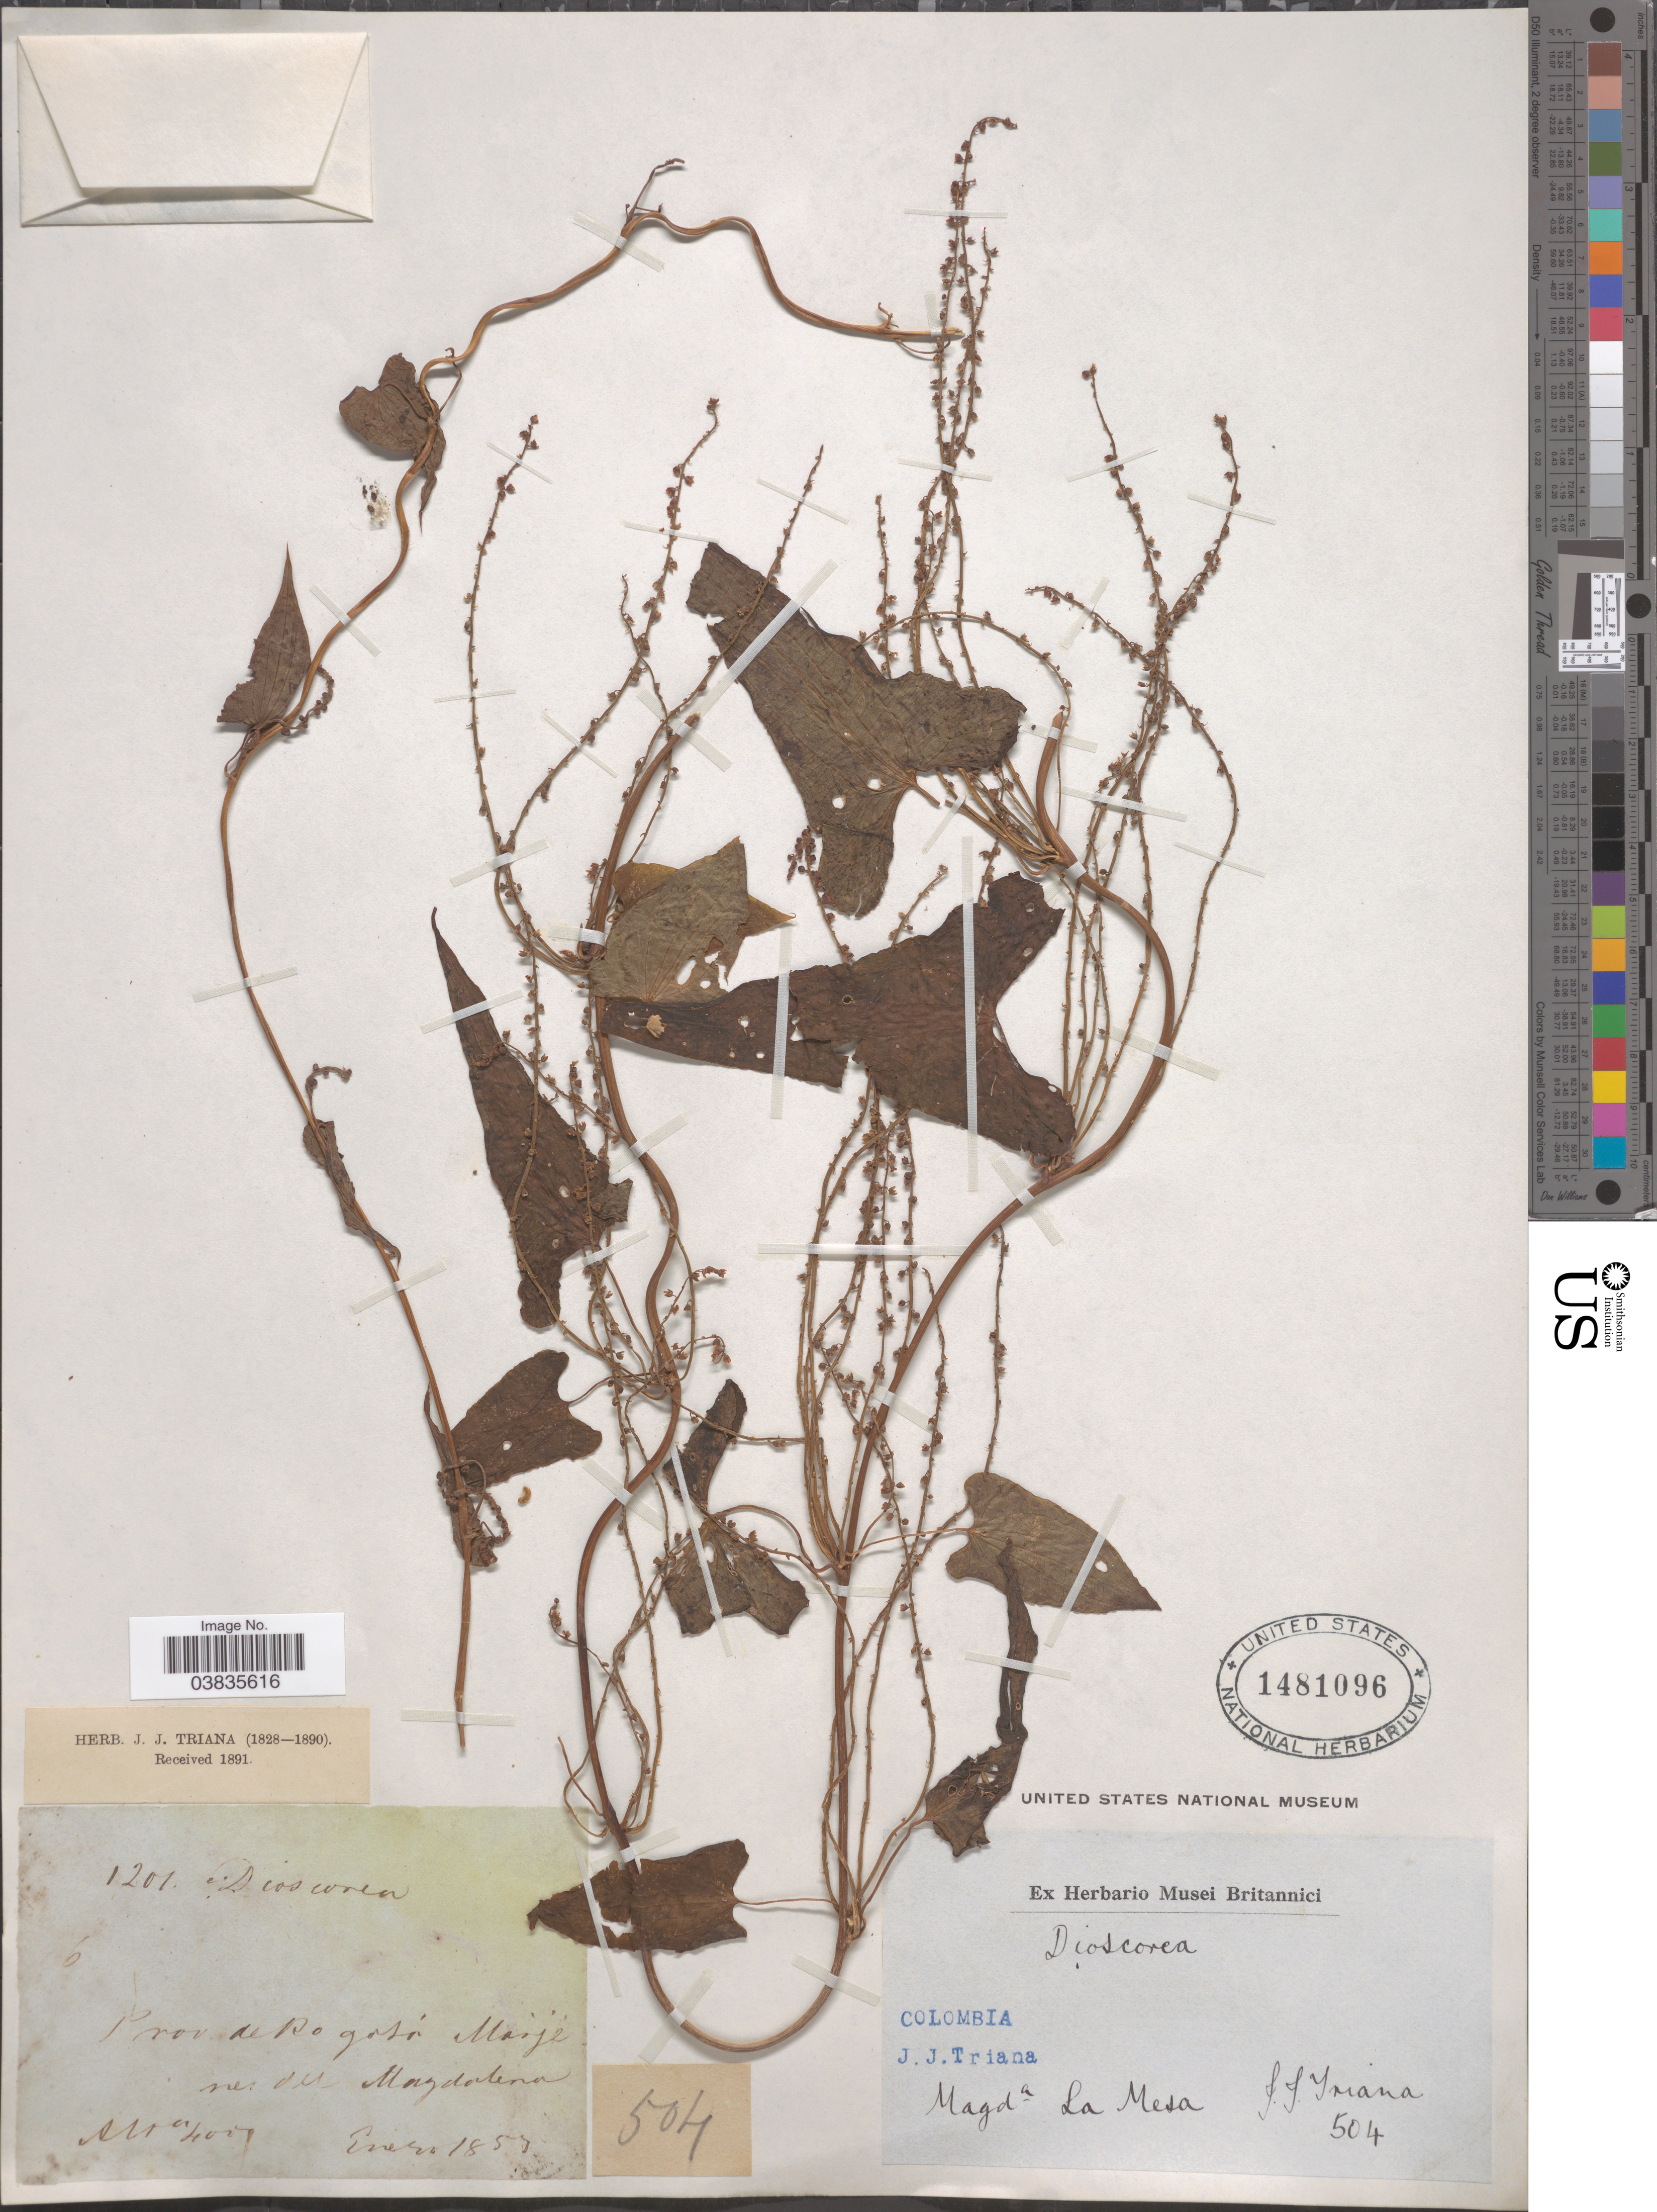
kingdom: Plantae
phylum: Tracheophyta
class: Liliopsida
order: Dioscoreales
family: Dioscoreaceae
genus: Dioscorea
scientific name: Dioscorea sp.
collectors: J. J. Triana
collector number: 504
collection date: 1853-01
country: Colombia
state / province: Magdalena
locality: Prov. de Rogosó Marje [interpreted] mer del Magdalena. La Mesa.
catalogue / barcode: US 1481096